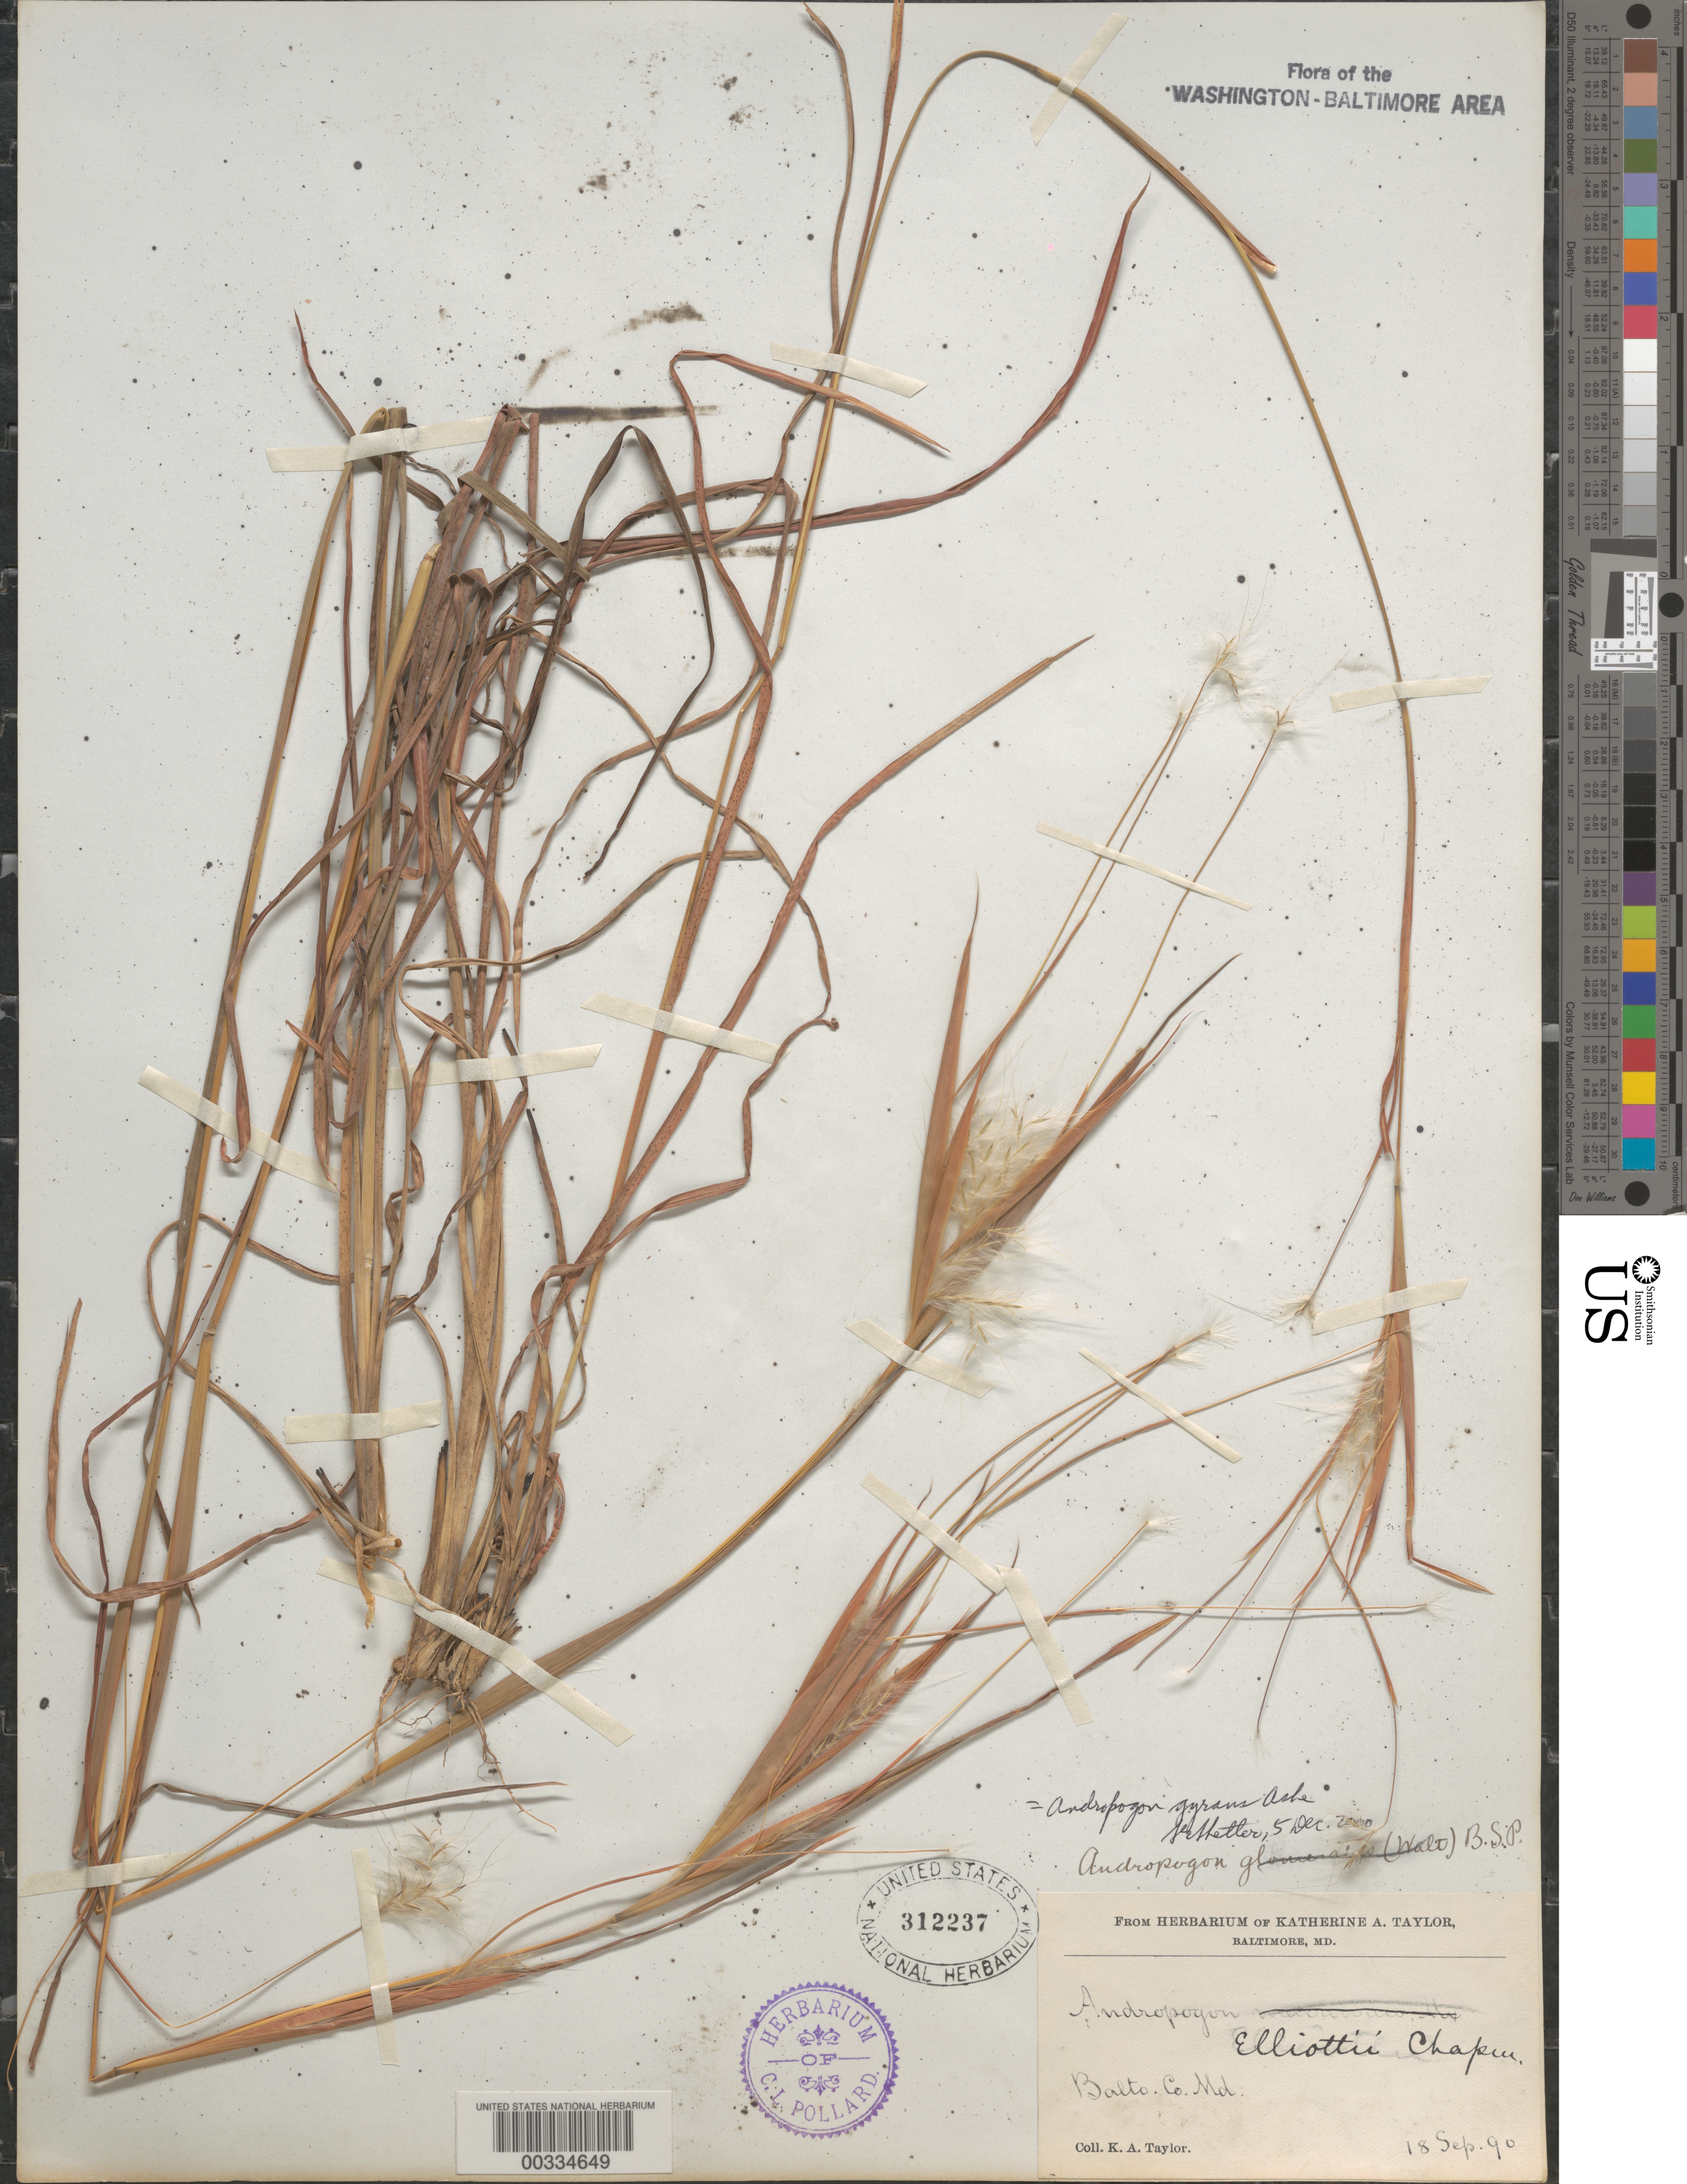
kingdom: Plantae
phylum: Tracheophyta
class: Liliopsida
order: Poales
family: Poaceae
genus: Andropogon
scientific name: Andropogon elliottii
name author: Chapm.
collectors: K. A. Taylor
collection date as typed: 18 Sep 1890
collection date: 1890-09-18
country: United States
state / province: Maryland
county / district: Baltimore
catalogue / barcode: US 312237